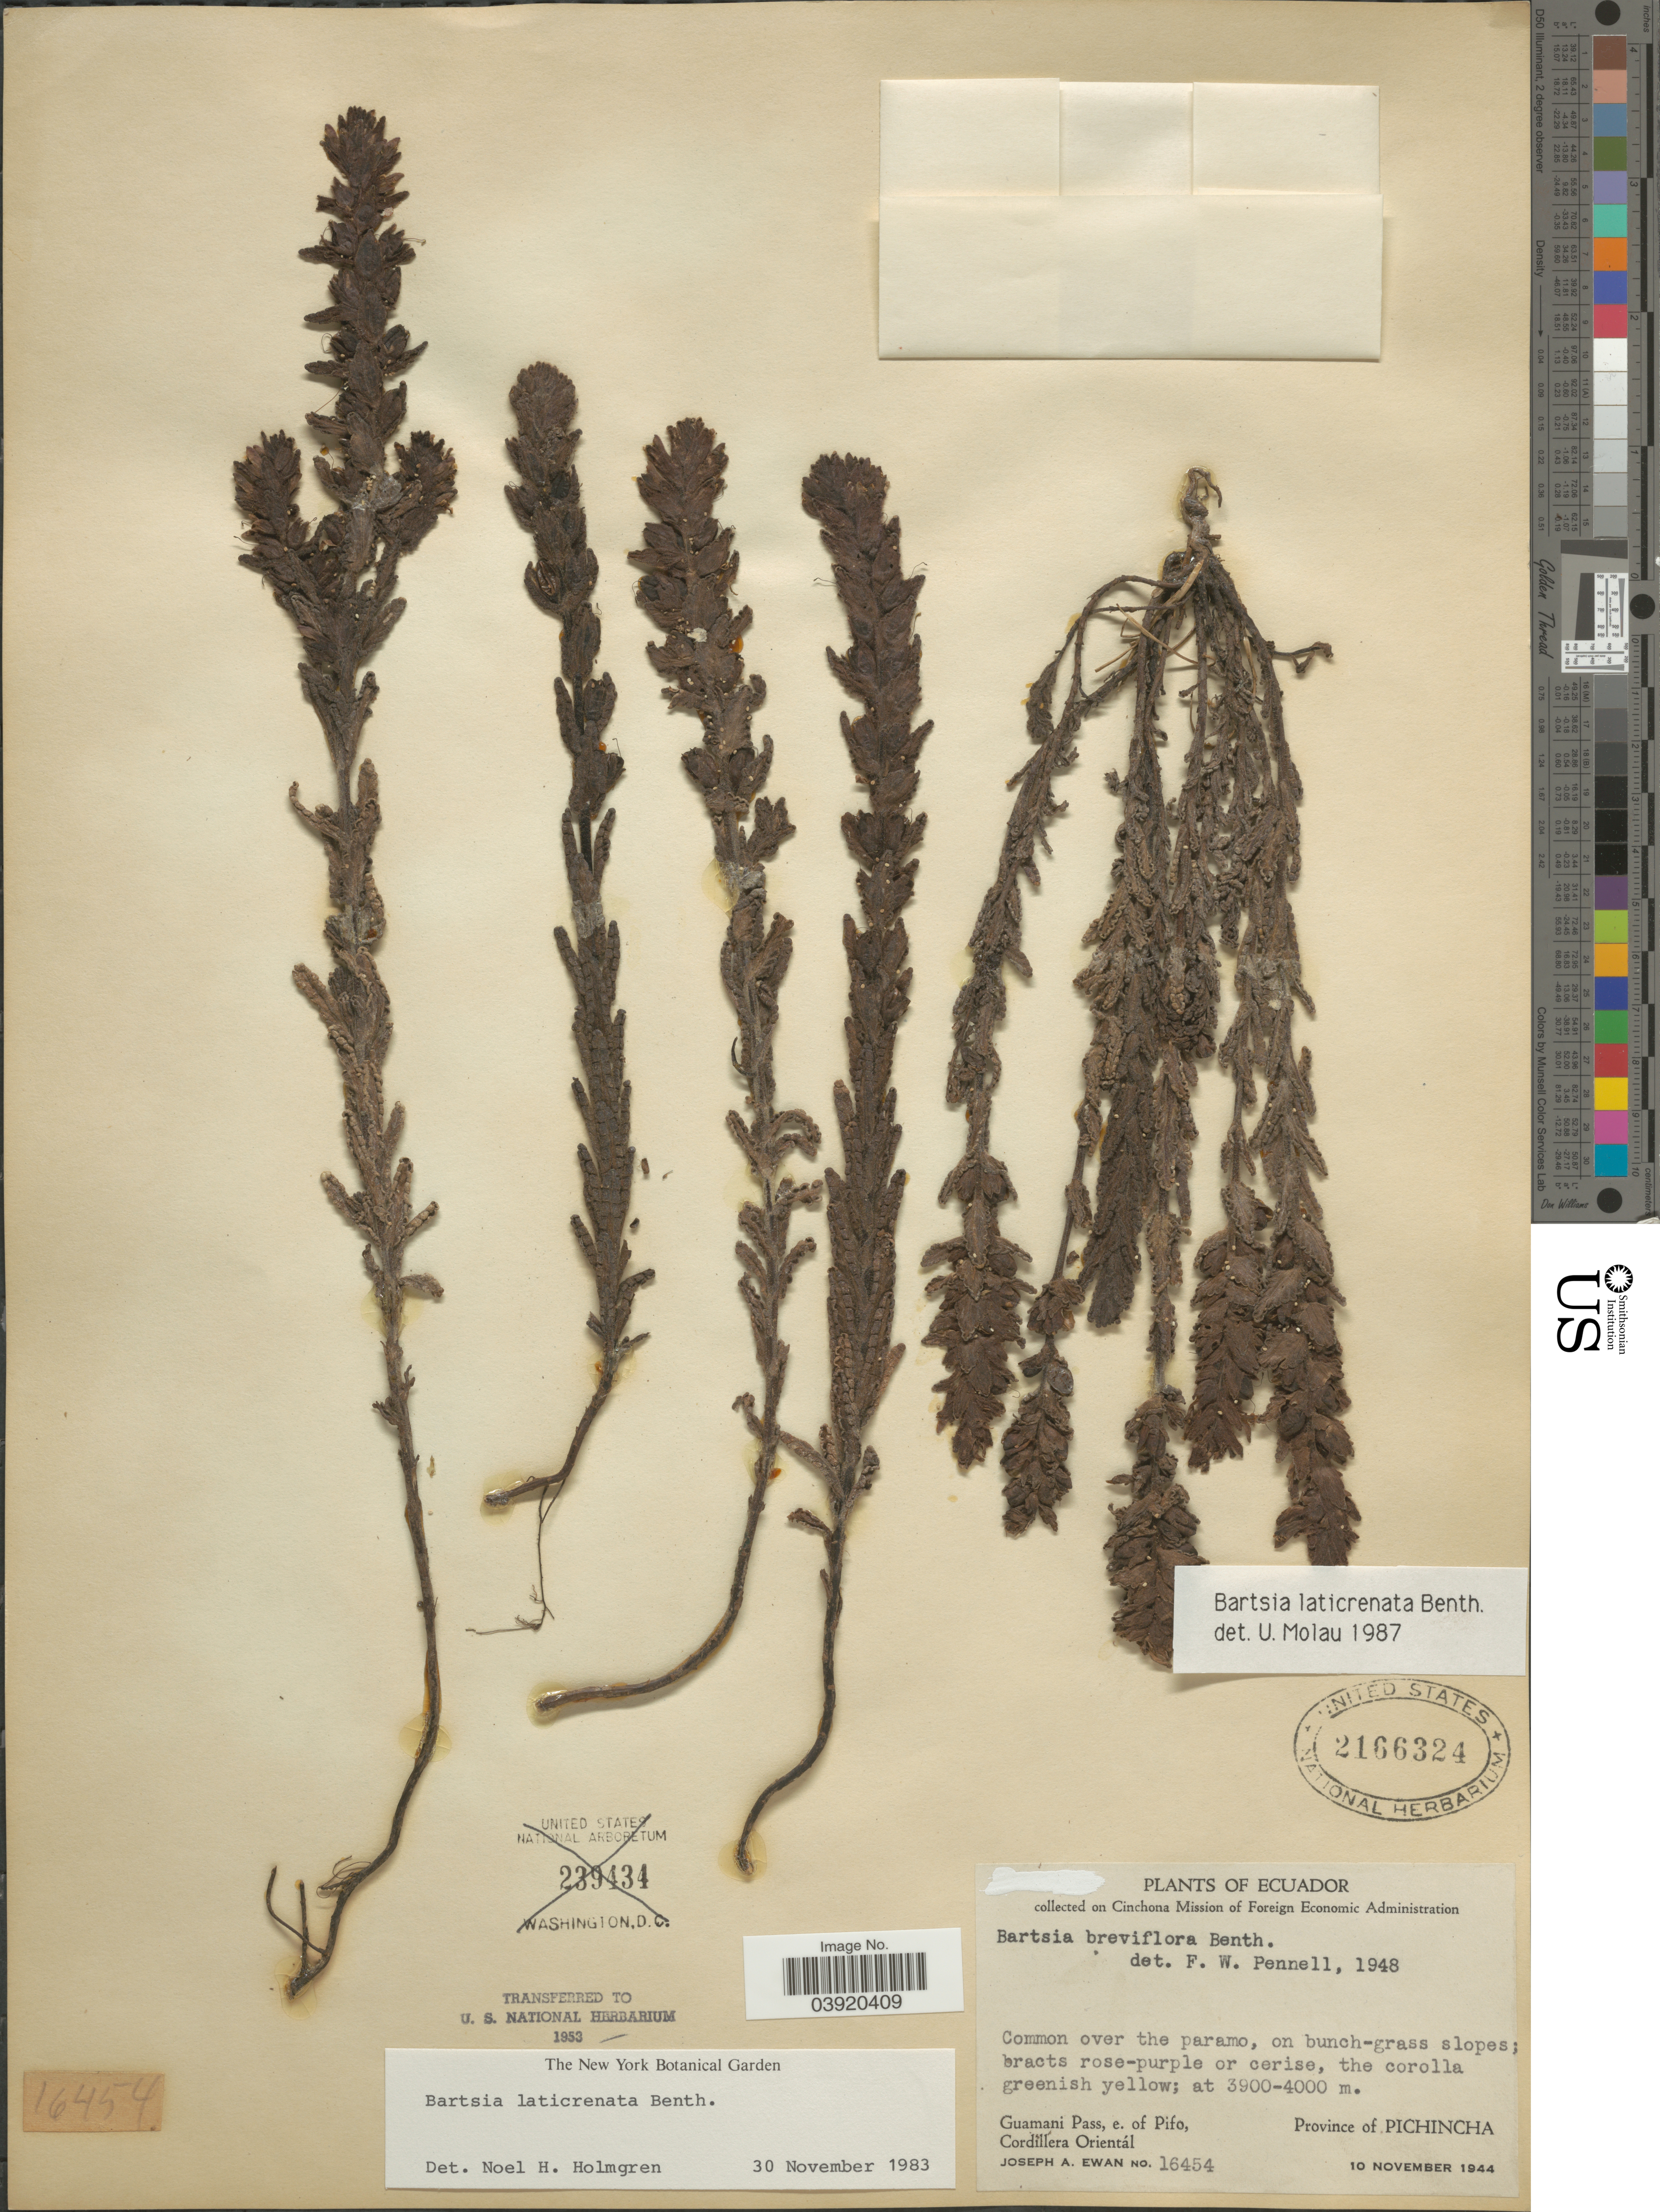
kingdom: Plantae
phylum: Tracheophyta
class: Magnoliopsida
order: Lamiales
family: Orobanchaceae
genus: Bartsia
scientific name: Bartsia laticrenata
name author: Benth.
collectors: J. A. Ewan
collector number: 16454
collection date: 1944-11-10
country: Ecuador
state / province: Pichincha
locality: Guamani Pass, e. of Pifo, Cordillera Orientál.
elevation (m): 3900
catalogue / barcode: US 2166324